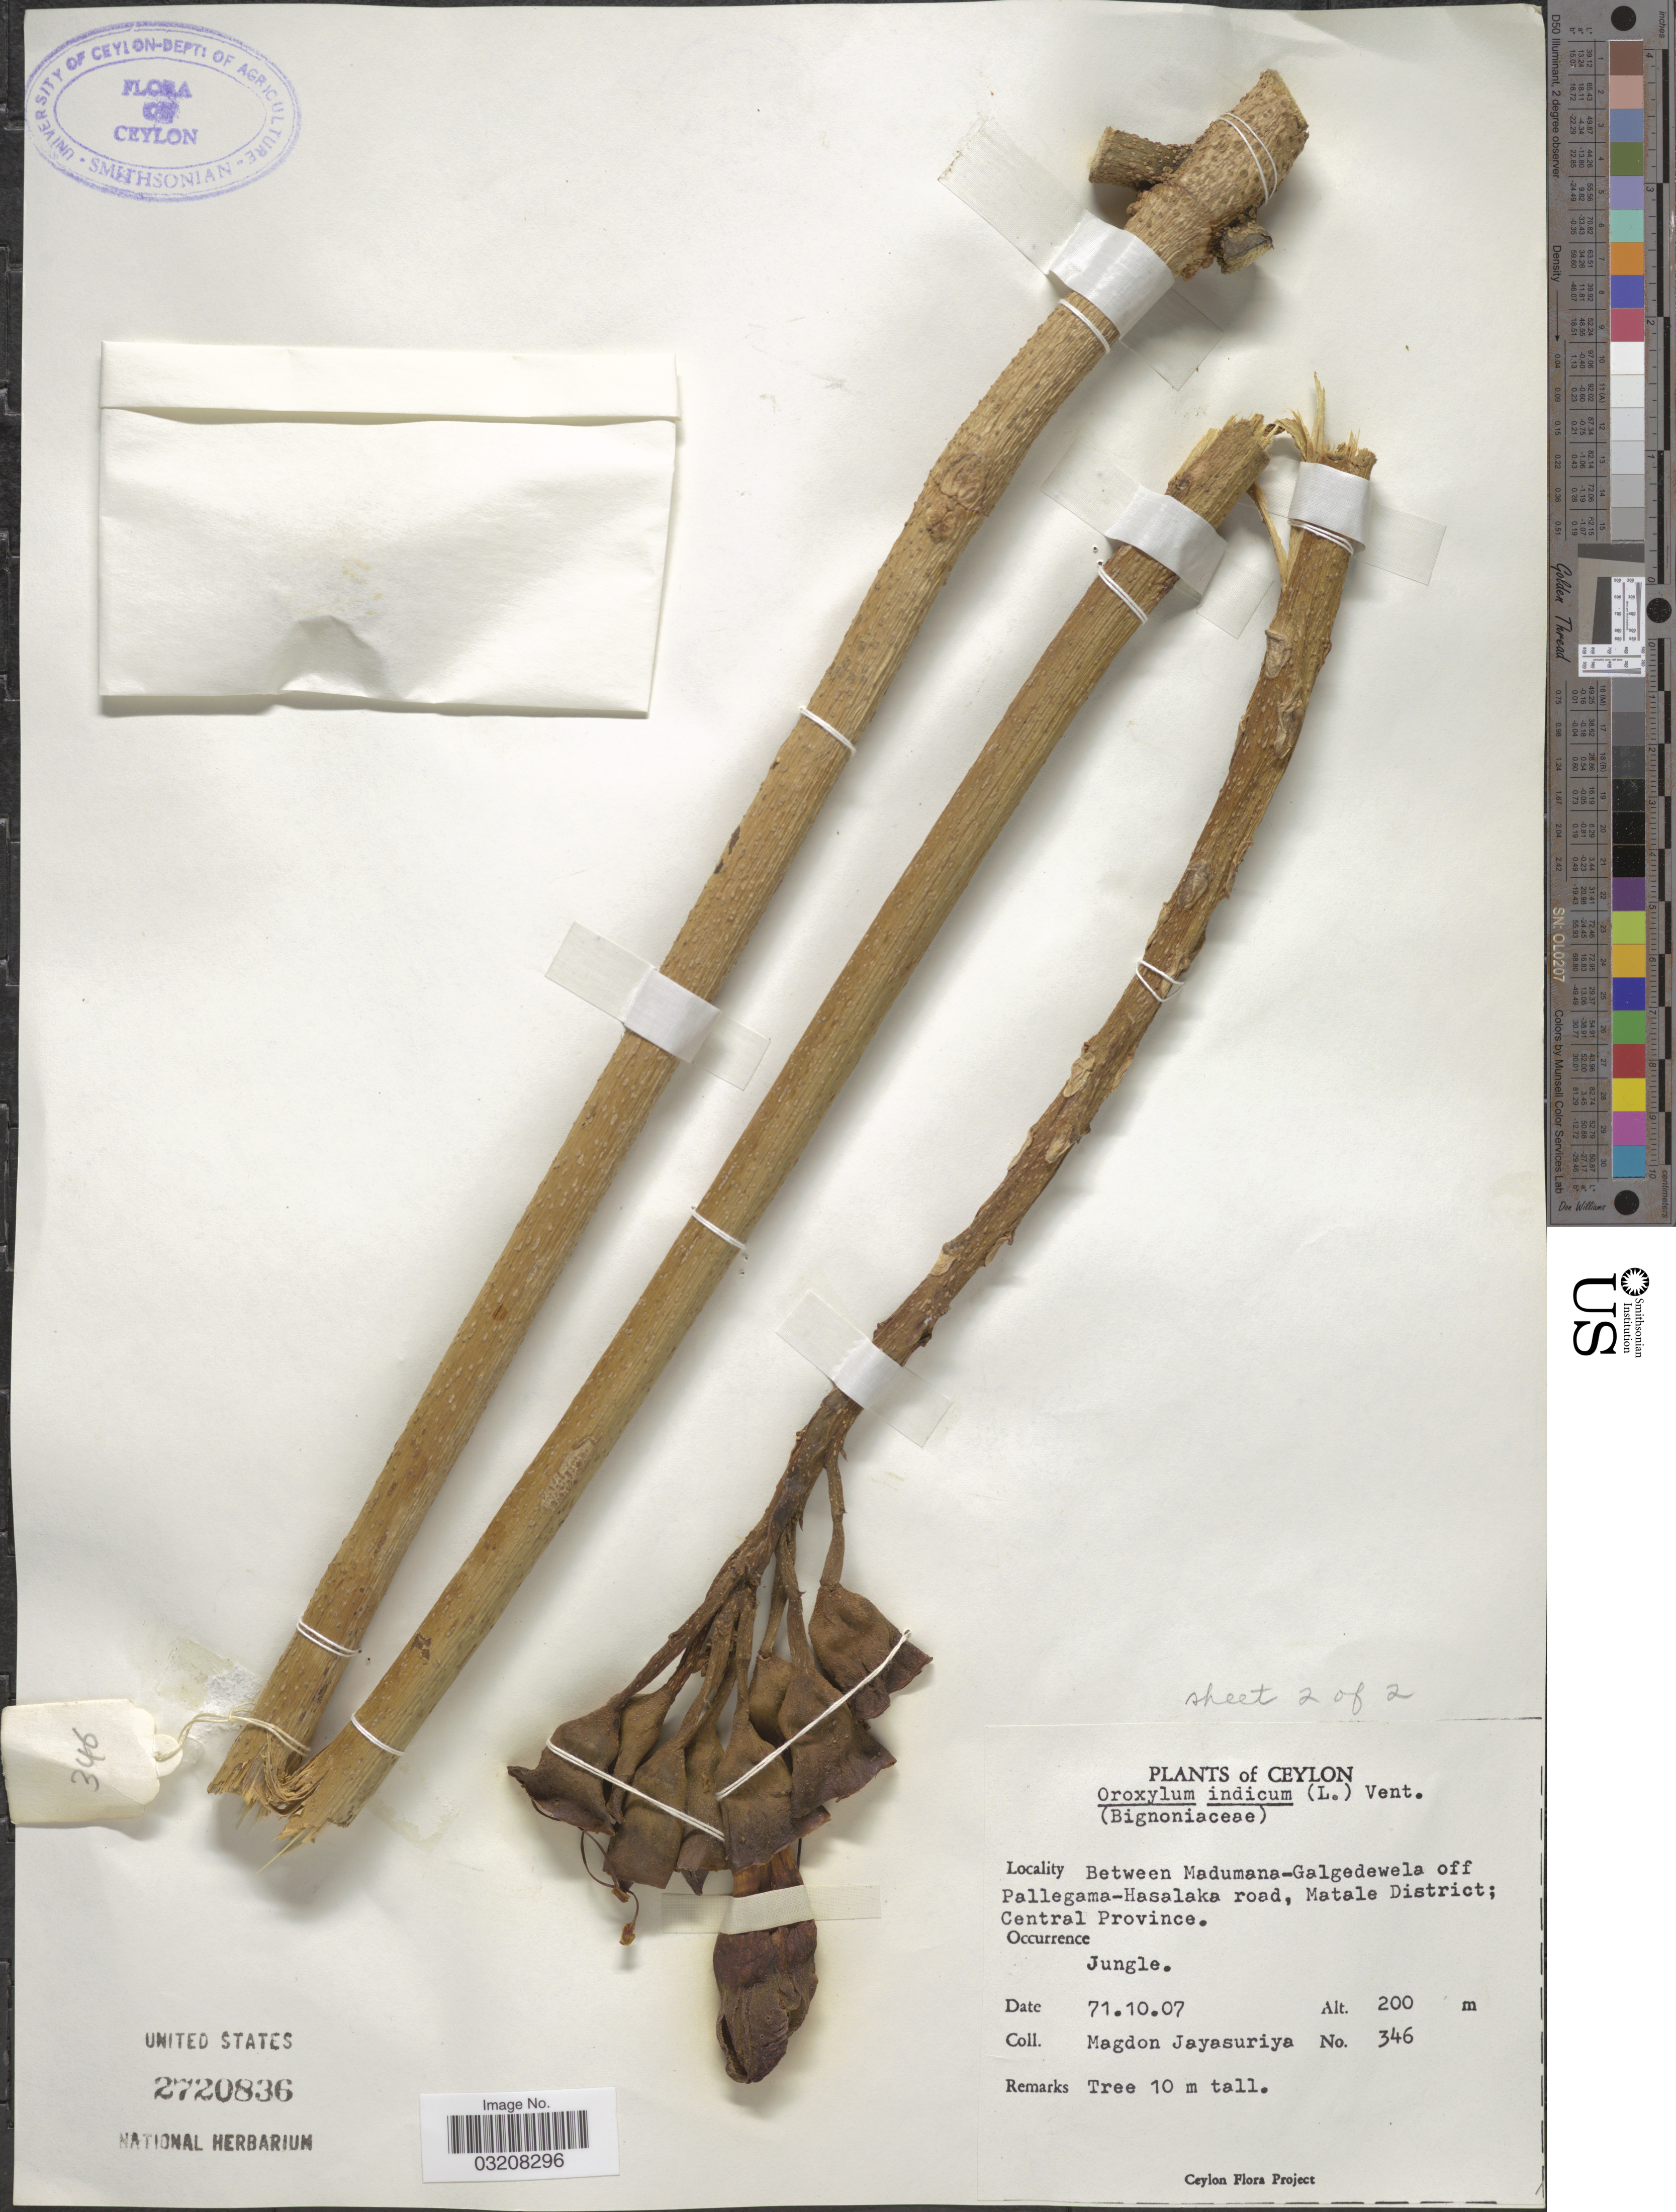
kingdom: Plantae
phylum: Tracheophyta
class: Magnoliopsida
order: Lamiales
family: Bignoniaceae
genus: Oroxylum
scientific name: Oroxylum indicum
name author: (L.) Kurz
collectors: A. H. Jayasuriya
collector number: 346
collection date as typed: Transcribed d/m/y: 7/10/71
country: Sri Lanka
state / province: Central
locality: Ceylon. Between Madumana-Galgedewele off Pallegama-Hasalaka road, Matale District; Central Province.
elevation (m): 200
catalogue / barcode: US 2720836